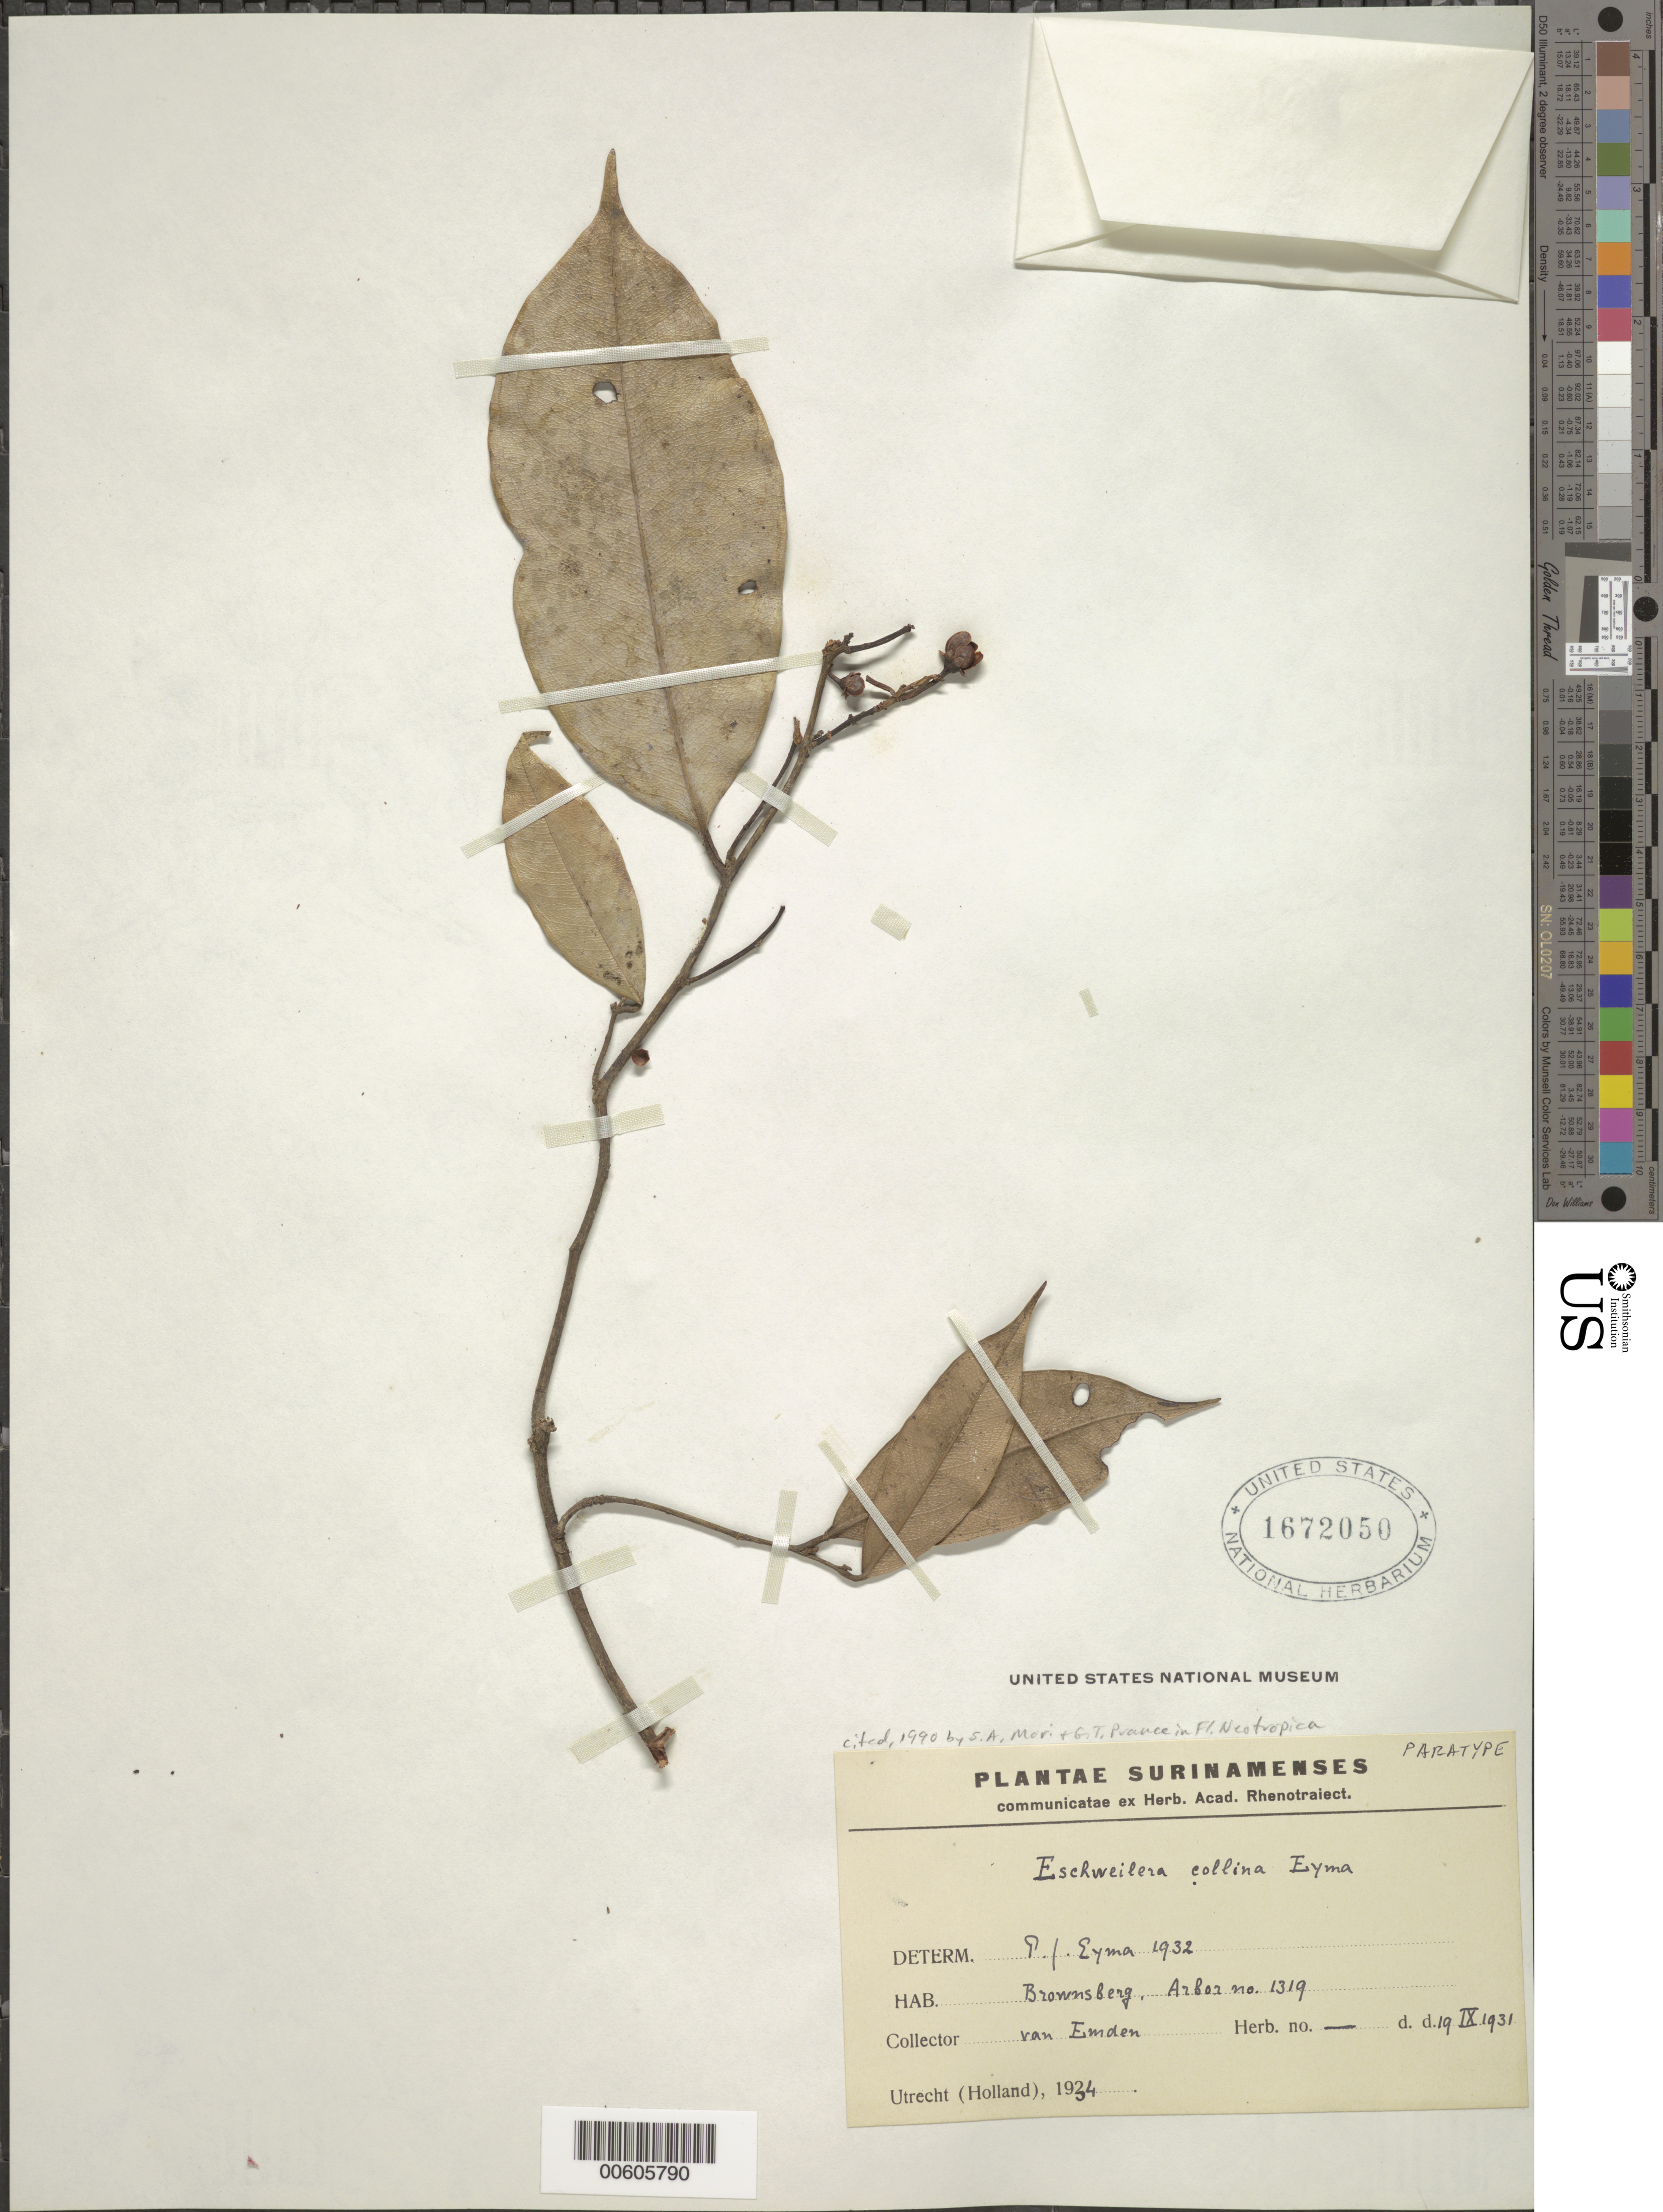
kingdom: Plantae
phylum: Tracheophyta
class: Magnoliopsida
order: Ericales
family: Lecythidaceae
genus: Eschweilera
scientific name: Eschweilera collina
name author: Eyma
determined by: Mori, Scott A.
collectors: -. Van Emden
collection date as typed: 19-Sep-31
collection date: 1931-09-19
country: Suriname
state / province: Brokopondo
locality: Brownsberg, Forest Reserve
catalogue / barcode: US 1672050